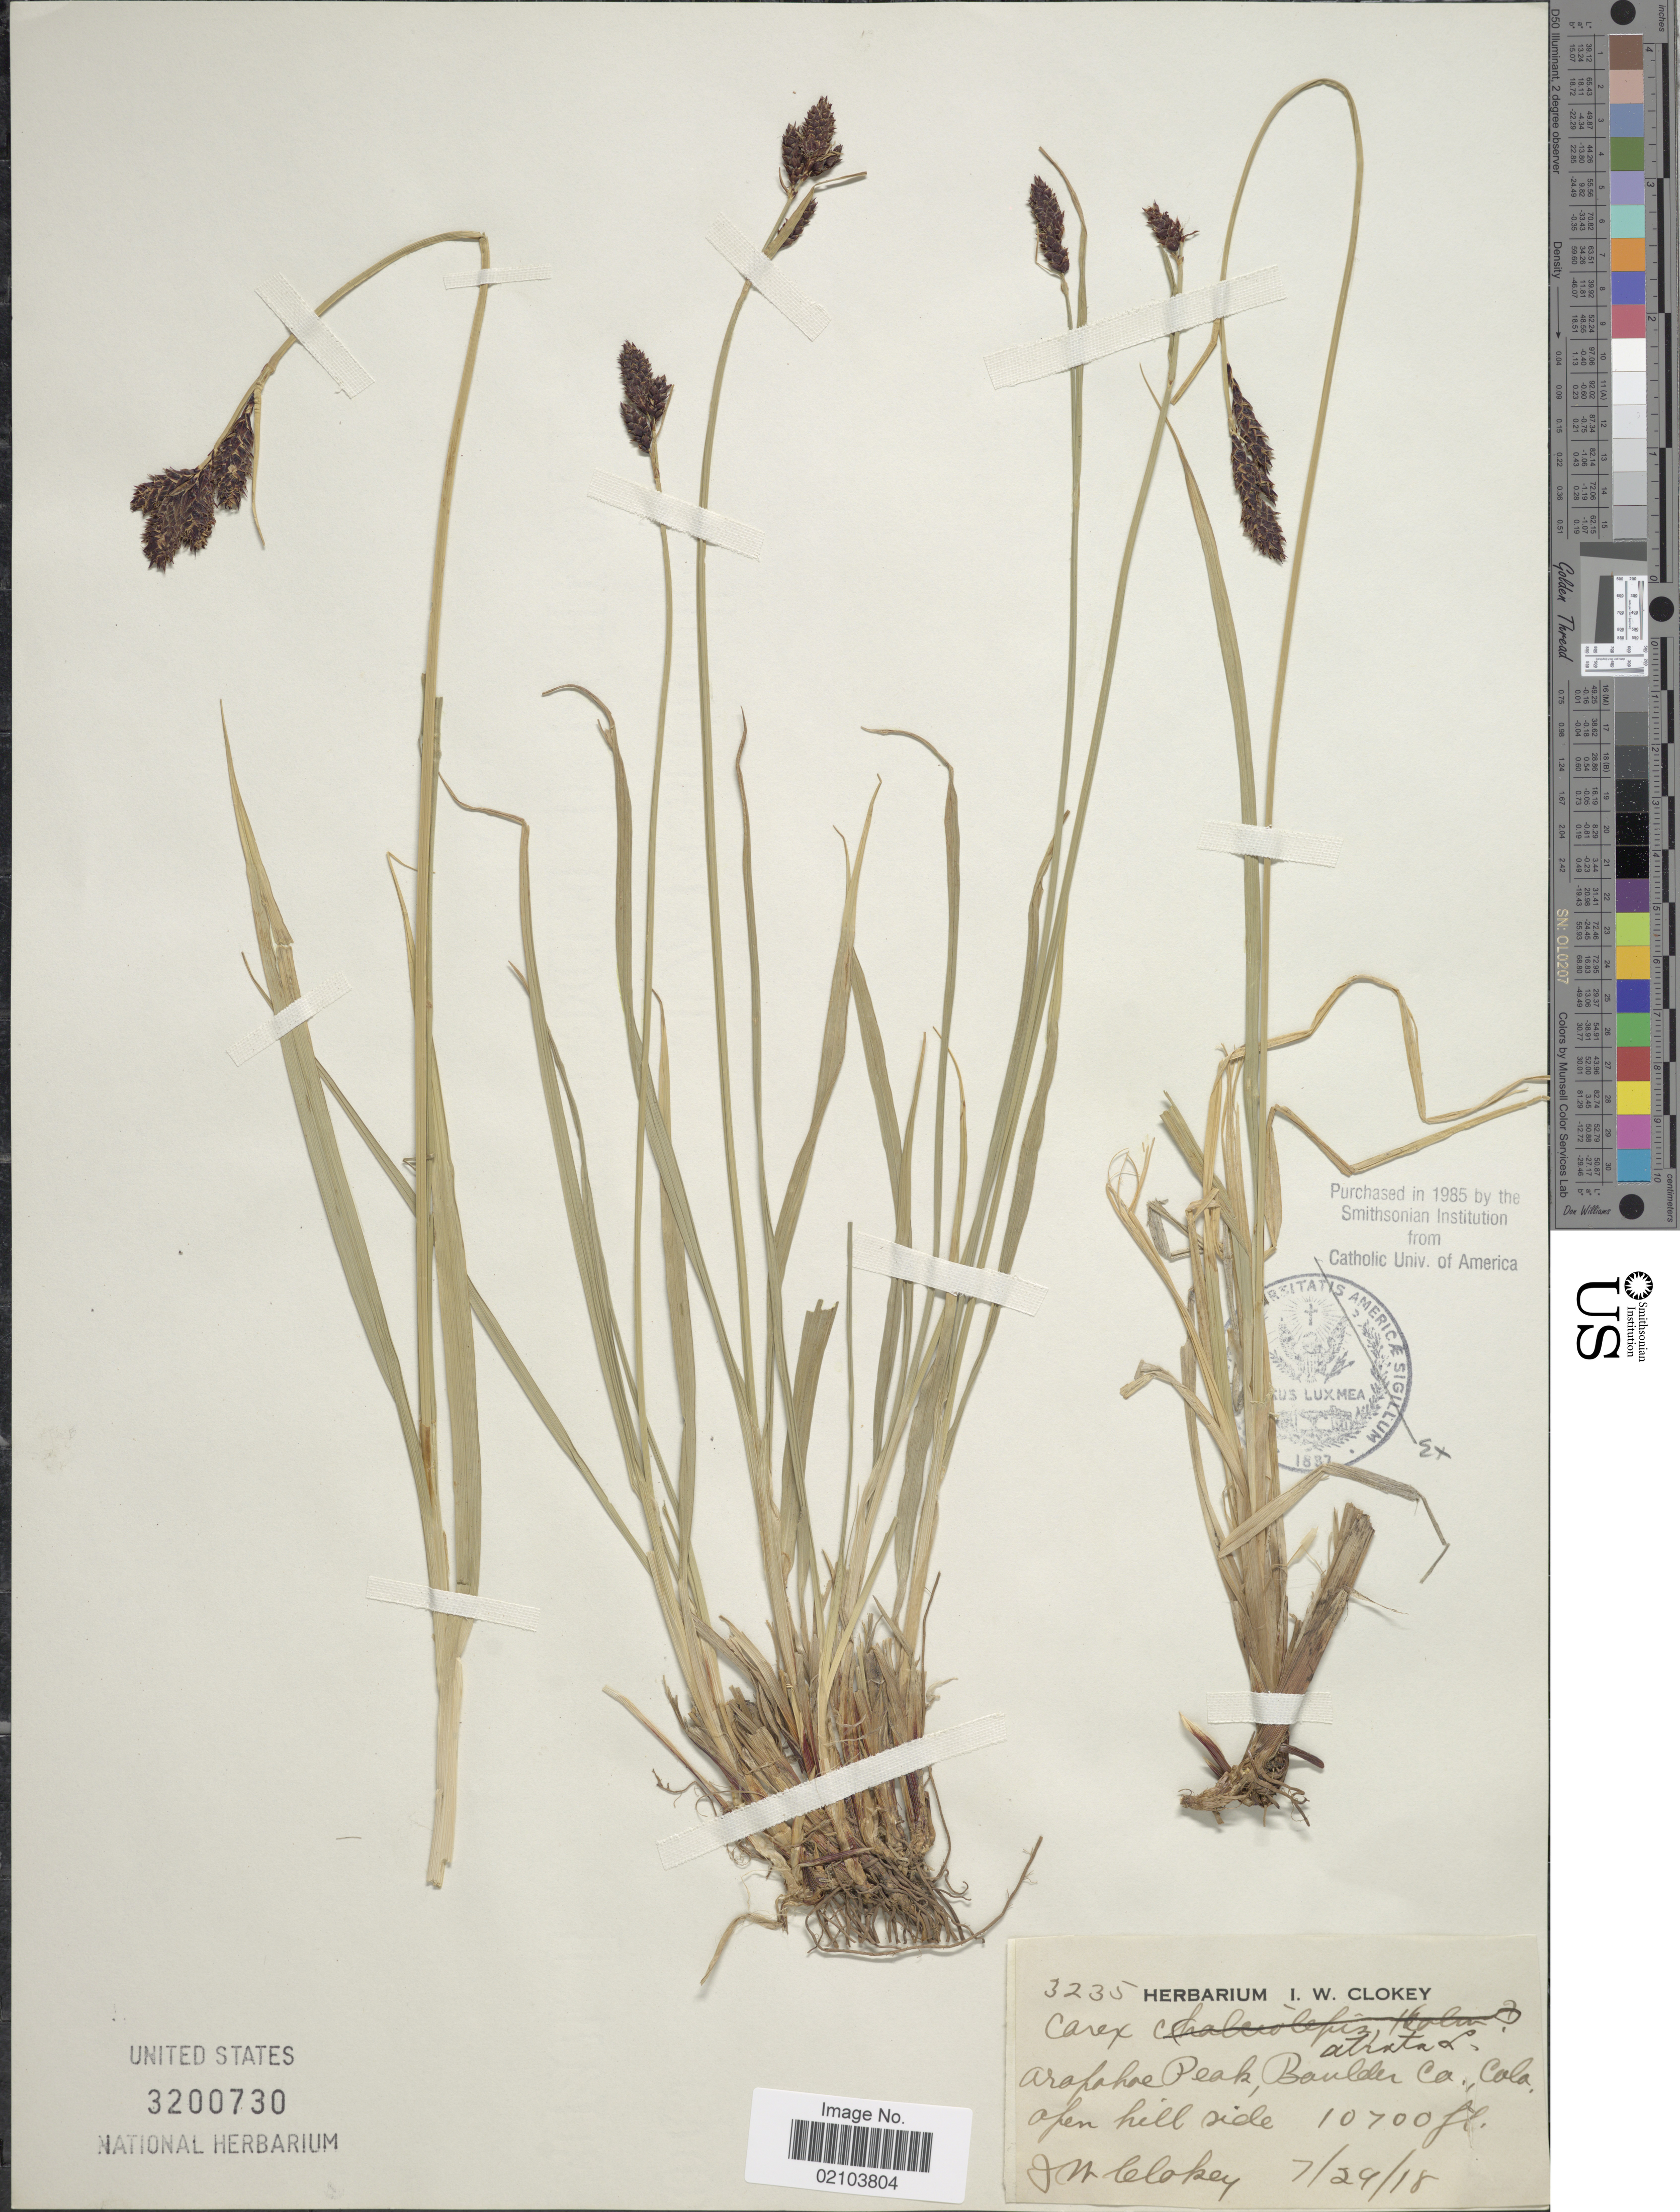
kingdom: Plantae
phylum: Tracheophyta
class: Liliopsida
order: Poales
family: Cyperaceae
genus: Carex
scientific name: Carex atrata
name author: L.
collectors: I. W. Clokey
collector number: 3235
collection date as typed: Transcribed d/m/y: 29/7/18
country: United States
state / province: Colorado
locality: Arapahoe Peak, Boulder Co.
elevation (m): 3261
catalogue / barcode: US 3200730